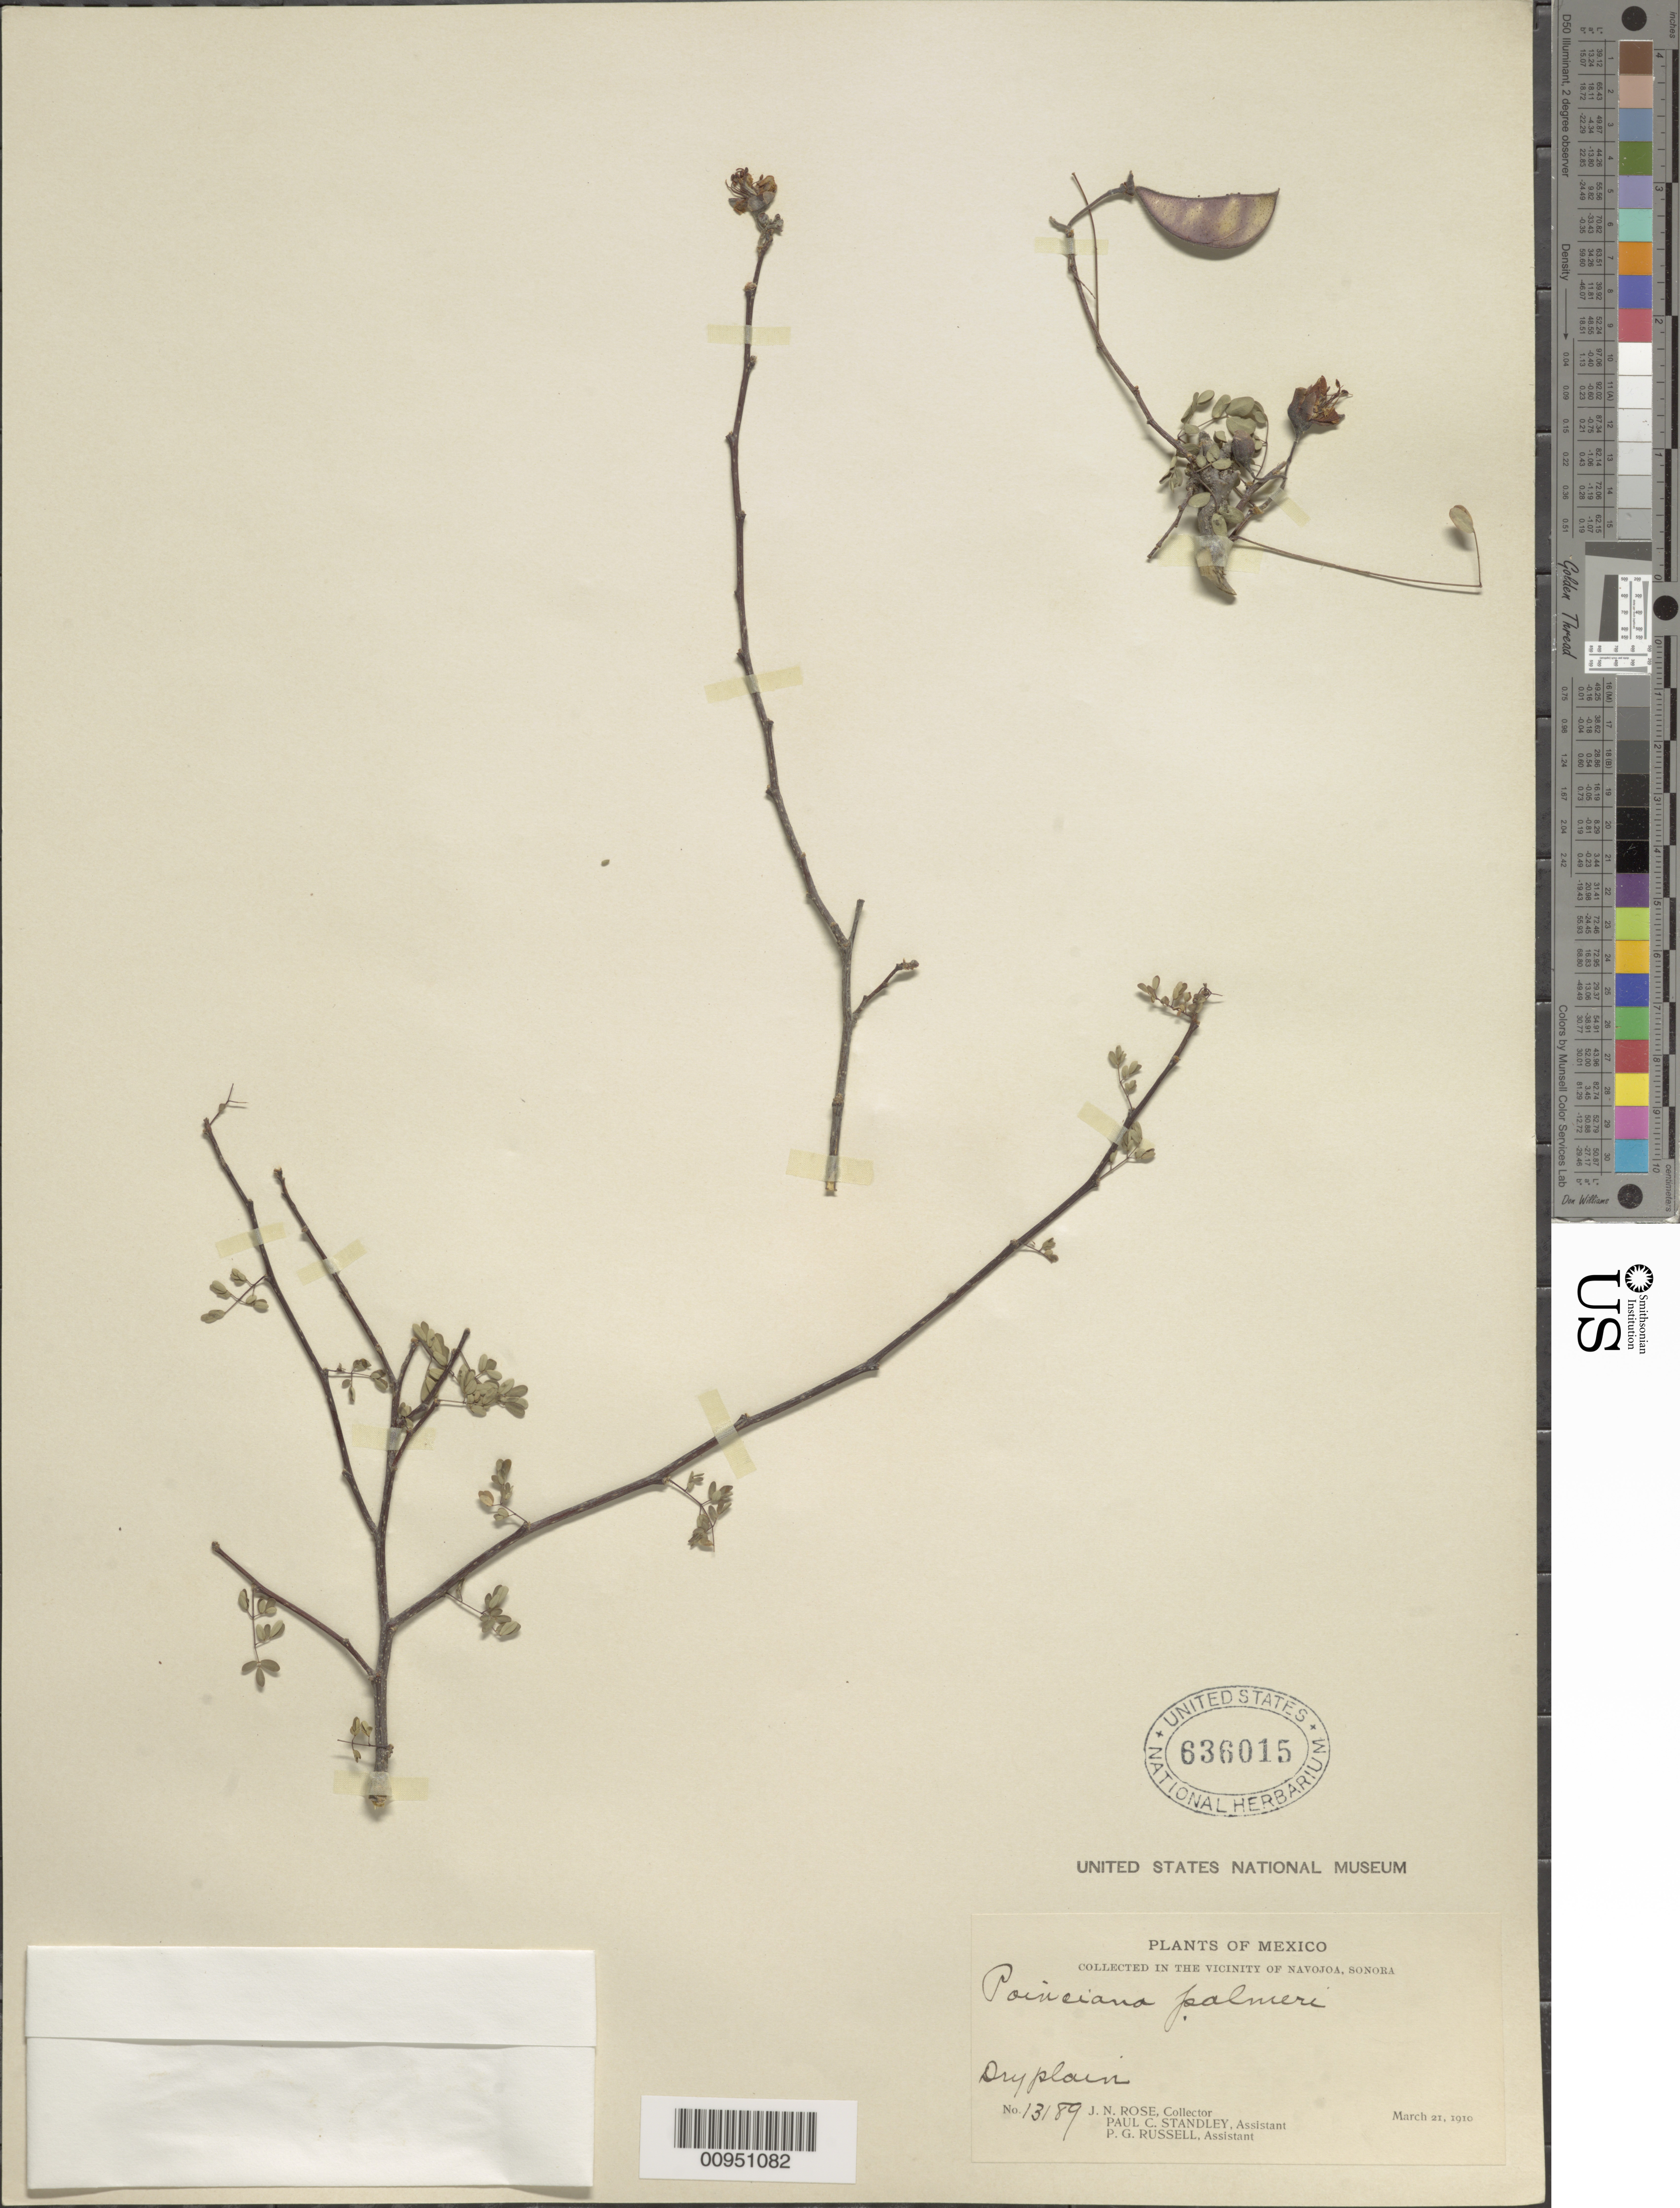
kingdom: Plantae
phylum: Tracheophyta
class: Magnoliopsida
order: Fabales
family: Fabaceae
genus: Poinciana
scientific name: Poinciana palmeri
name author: (S. Watson) Rose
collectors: J. N. Rose, P. C. Standley & P. G. Russell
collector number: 13189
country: Mexico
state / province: Sonora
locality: Navojoa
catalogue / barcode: US 636015